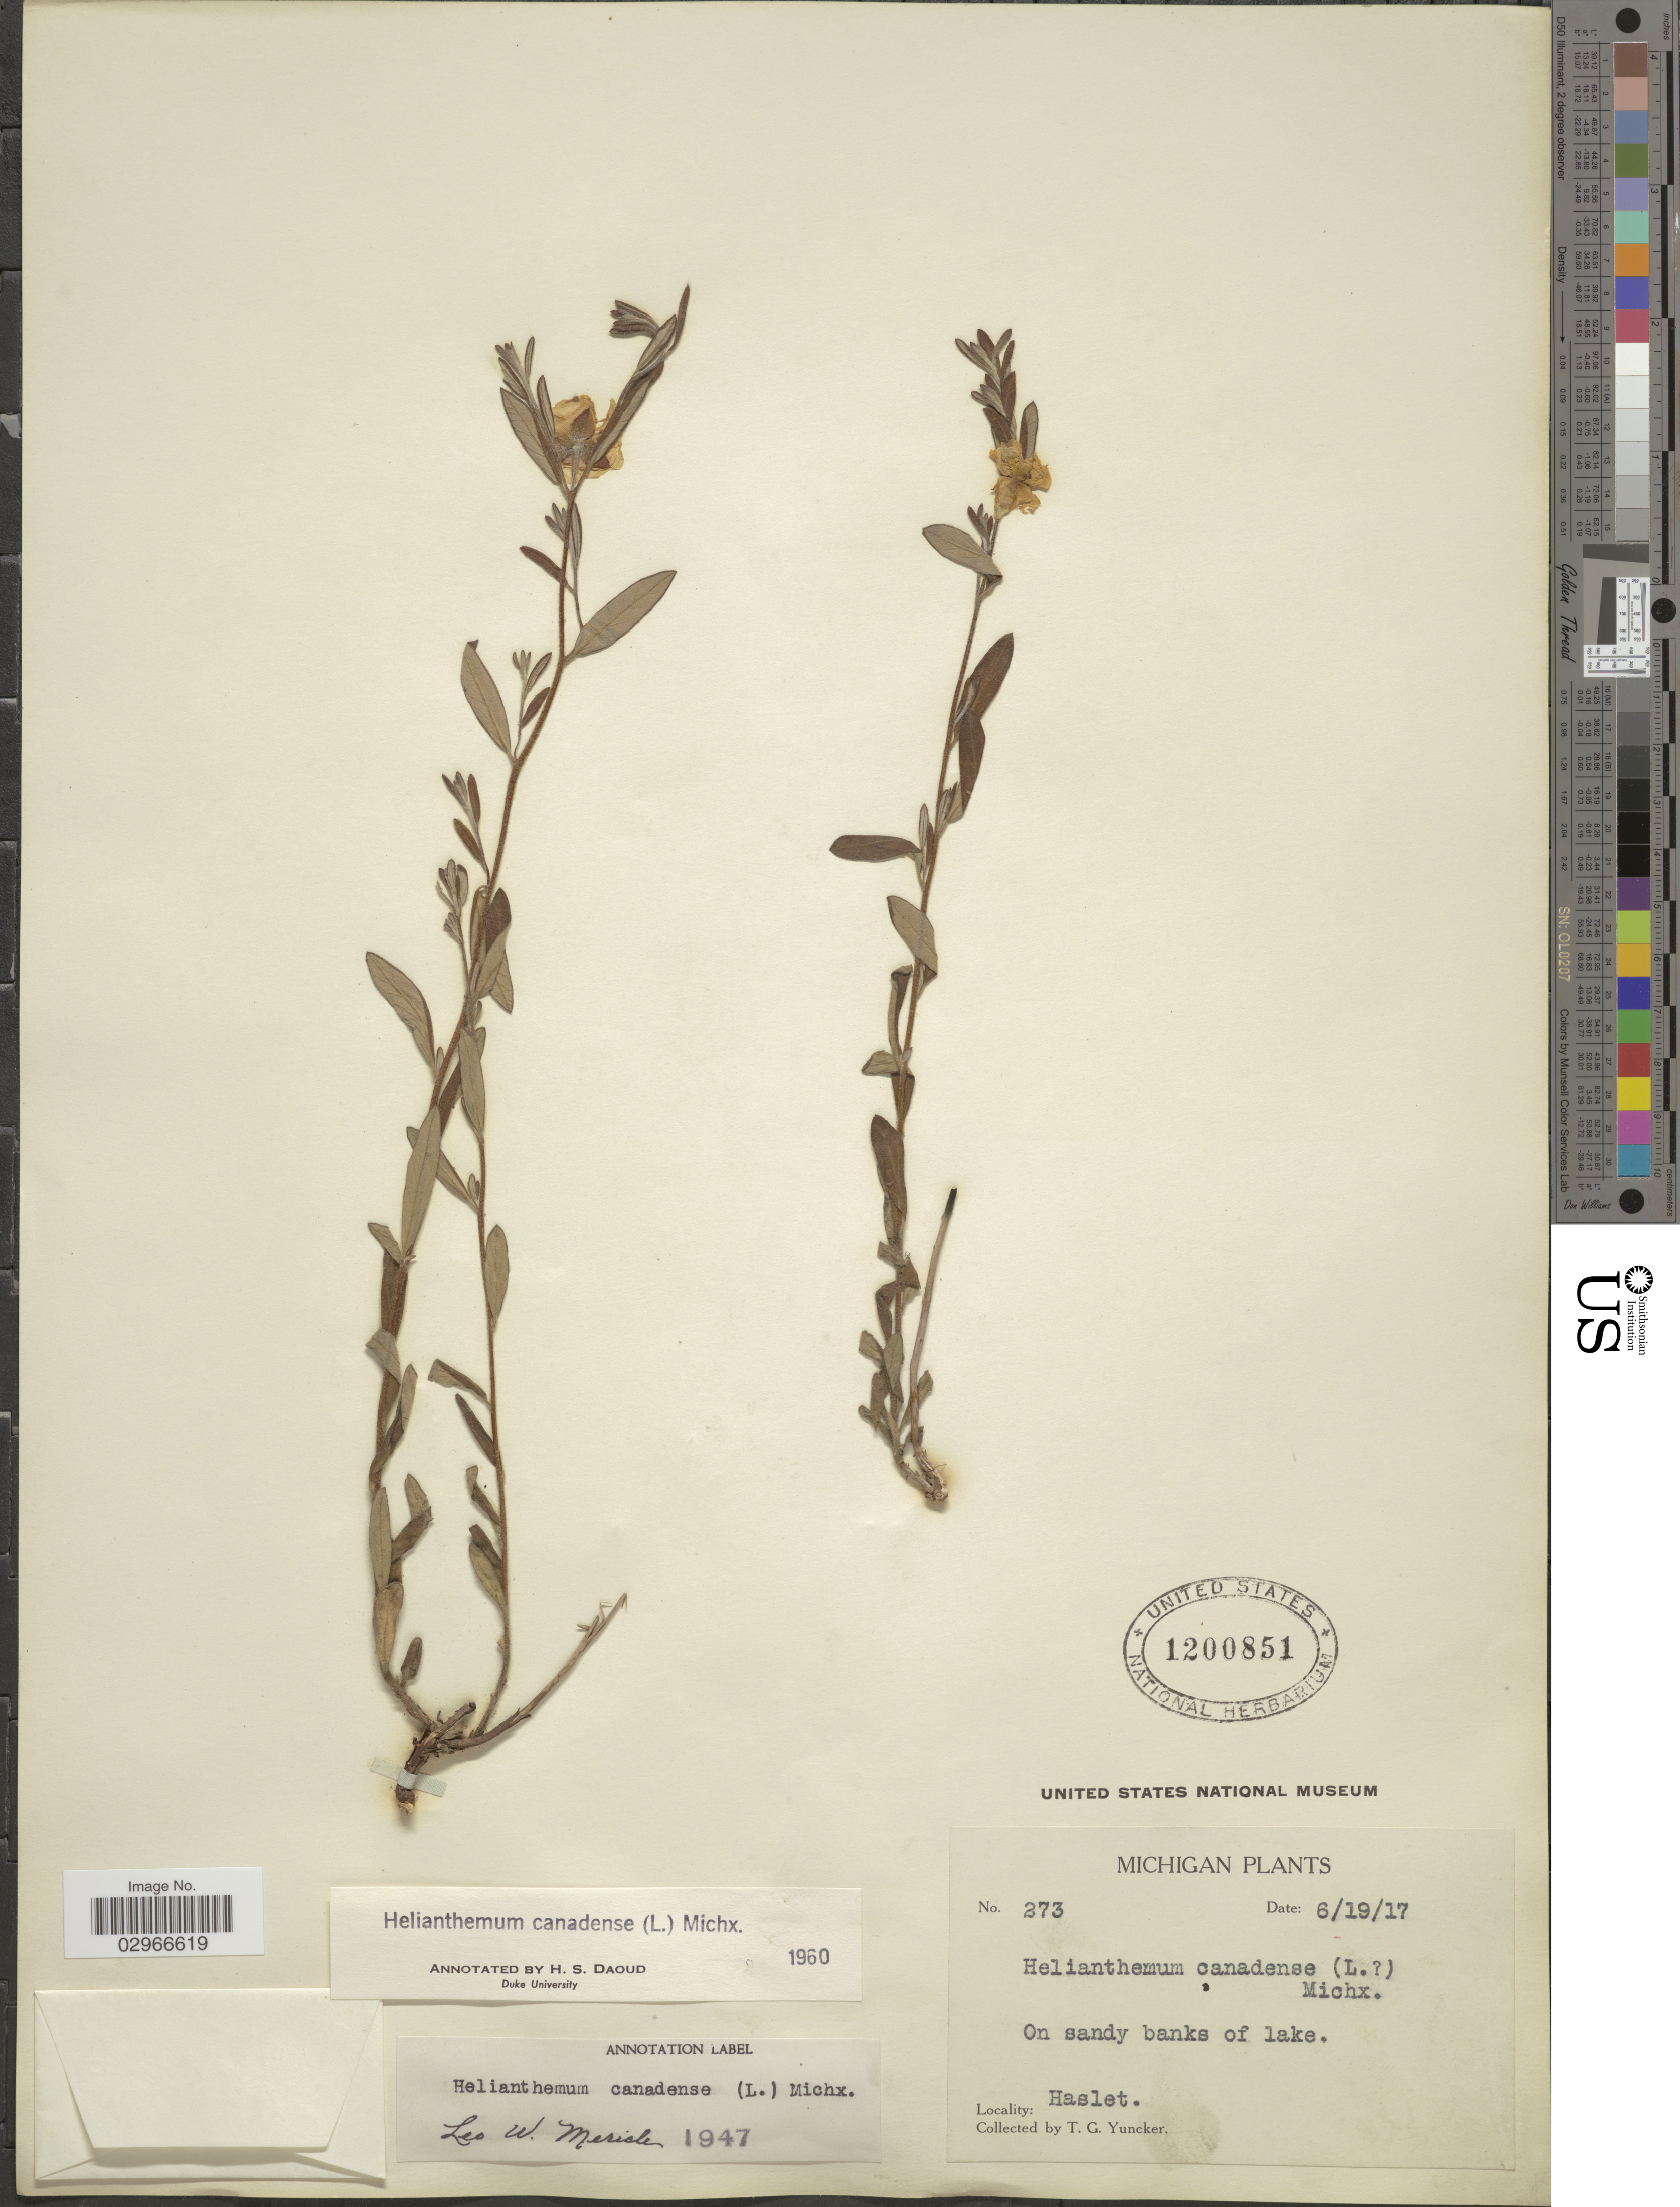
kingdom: Plantae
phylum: Tracheophyta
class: Magnoliopsida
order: Malvales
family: Cistaceae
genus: Helianthemum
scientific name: Helianthemum canadense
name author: (L.) Michx.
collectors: T. G. Yuncker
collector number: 273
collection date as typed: Transcribed d/m/y: 19/6/17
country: United States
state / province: Michigan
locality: Haslet.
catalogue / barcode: US 1200851